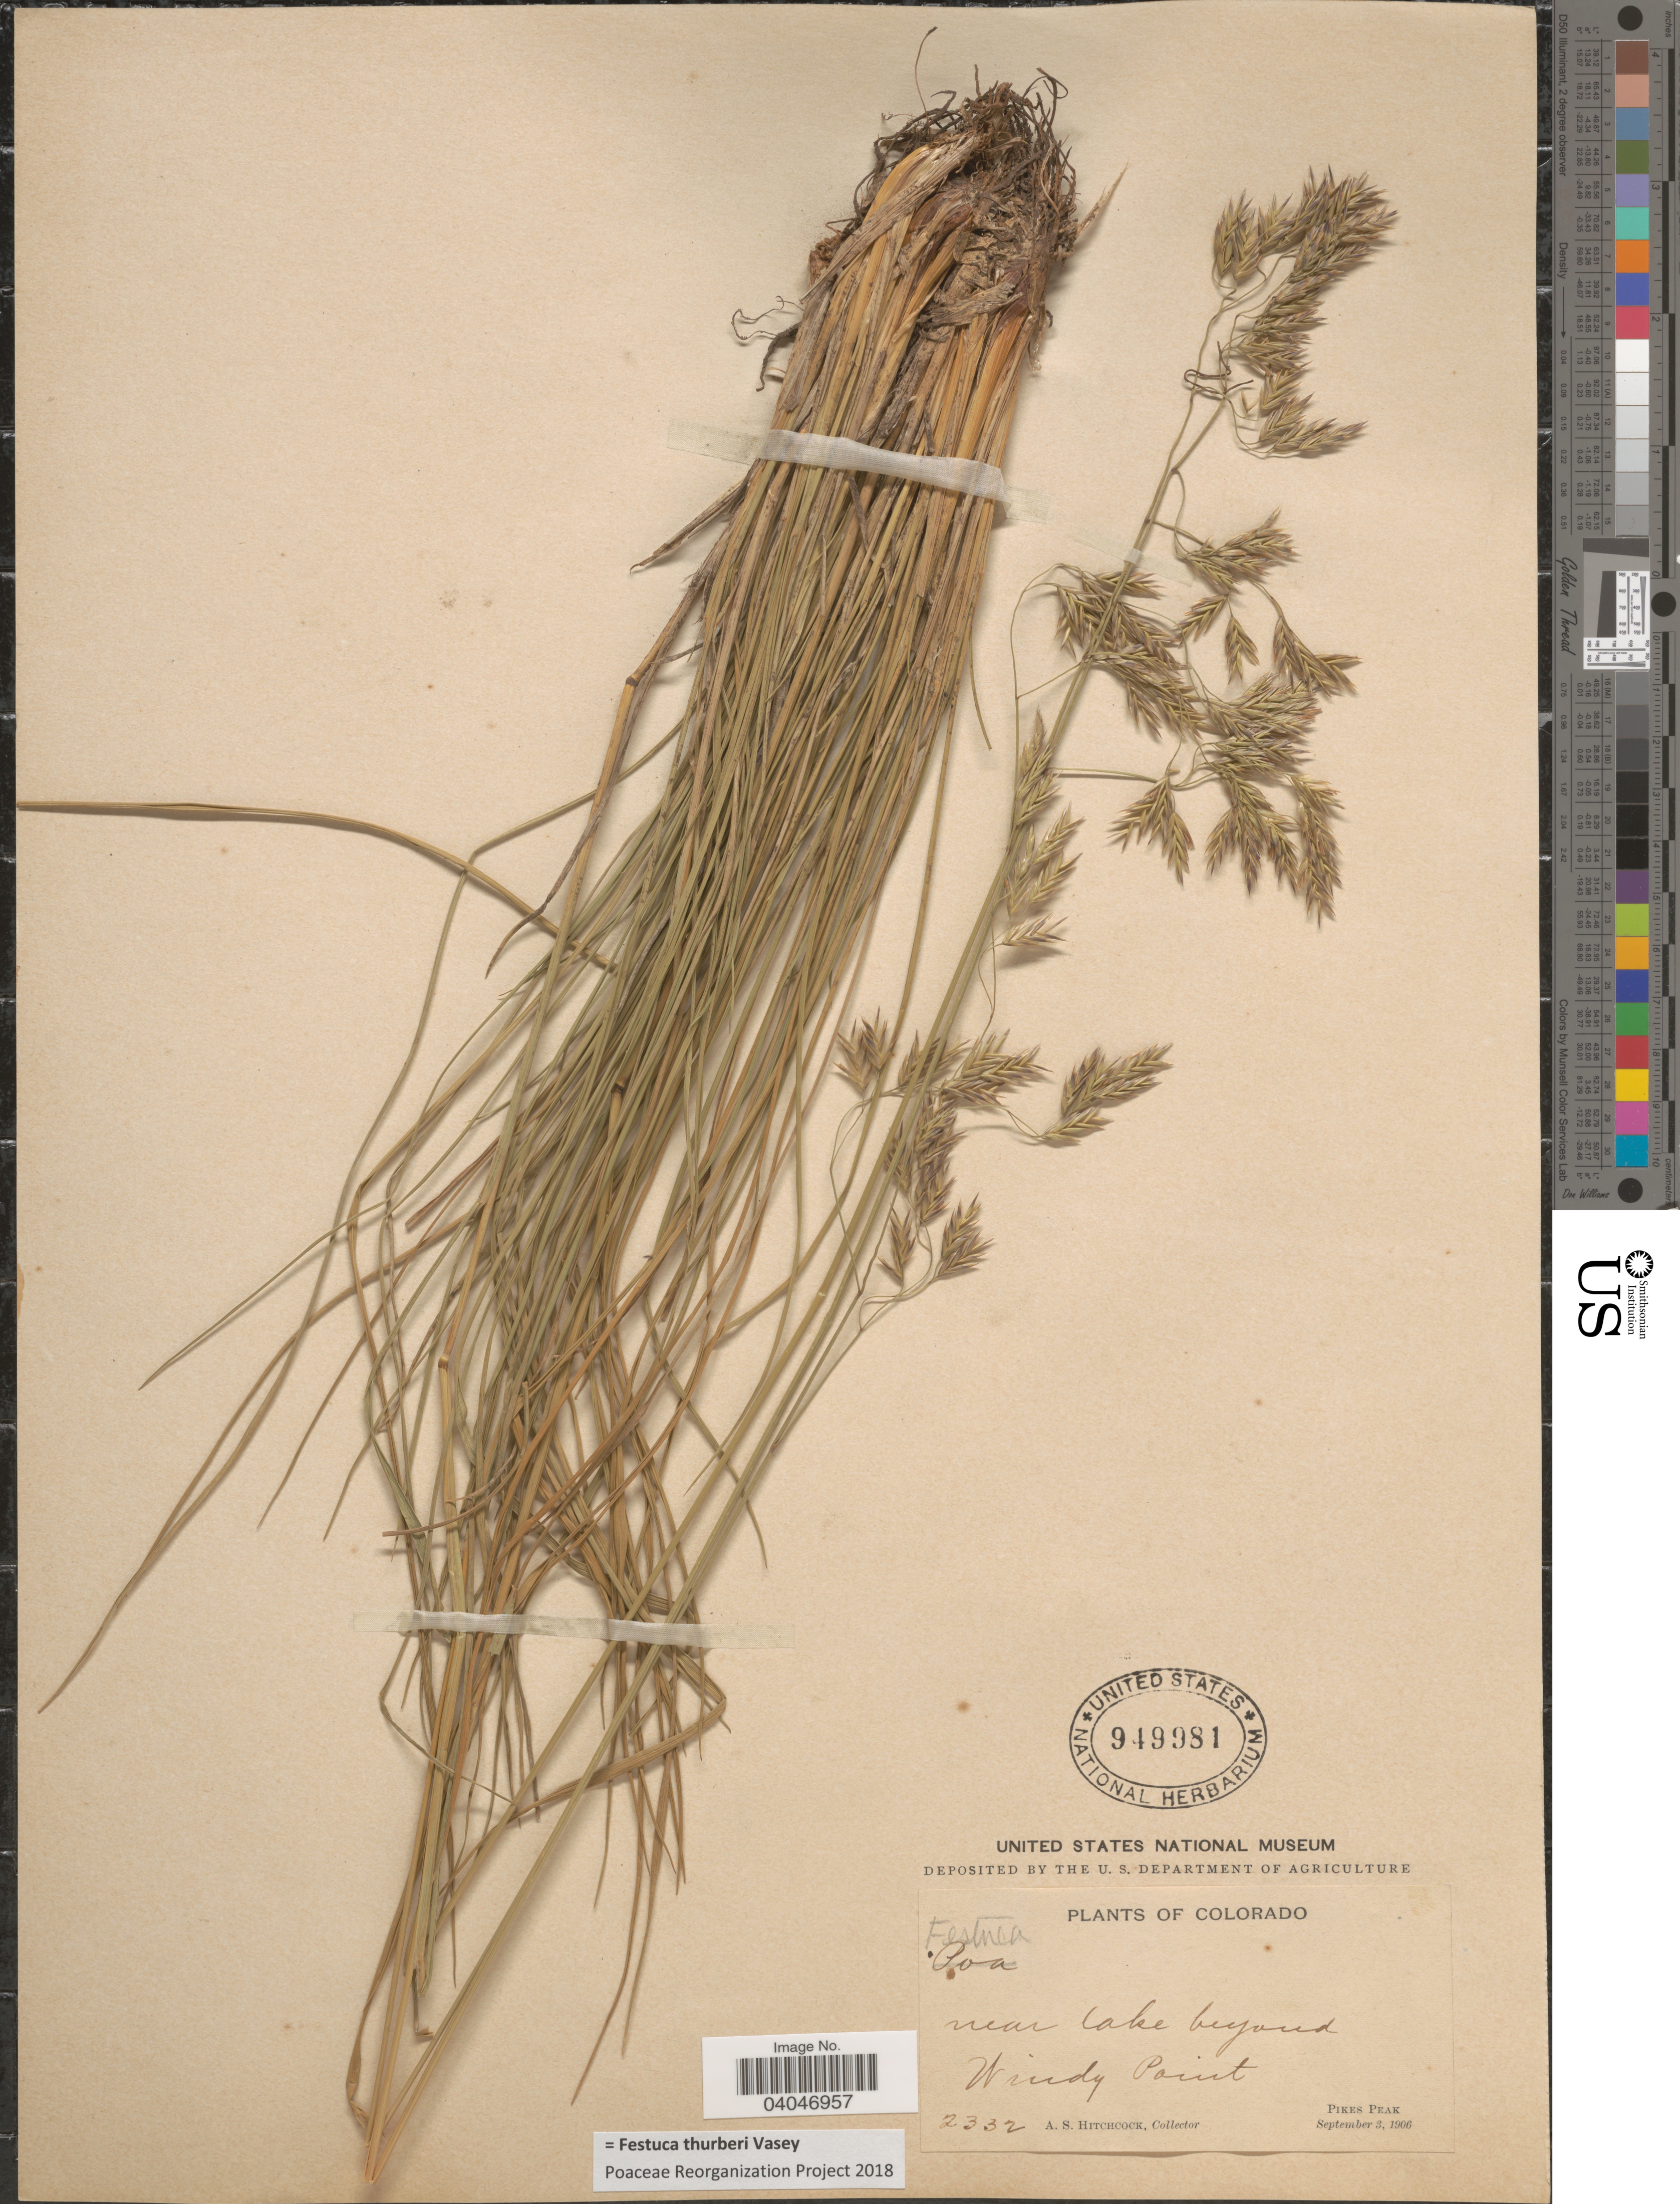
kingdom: Plantae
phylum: Tracheophyta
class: Liliopsida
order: Poales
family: Poaceae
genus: Festuca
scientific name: Festuca thurberi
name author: Vasey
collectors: A. S. Hitchcock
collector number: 2332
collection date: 1906-09-03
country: United States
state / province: Colorado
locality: Windy Point. Pikes Peak.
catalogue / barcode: US 949981